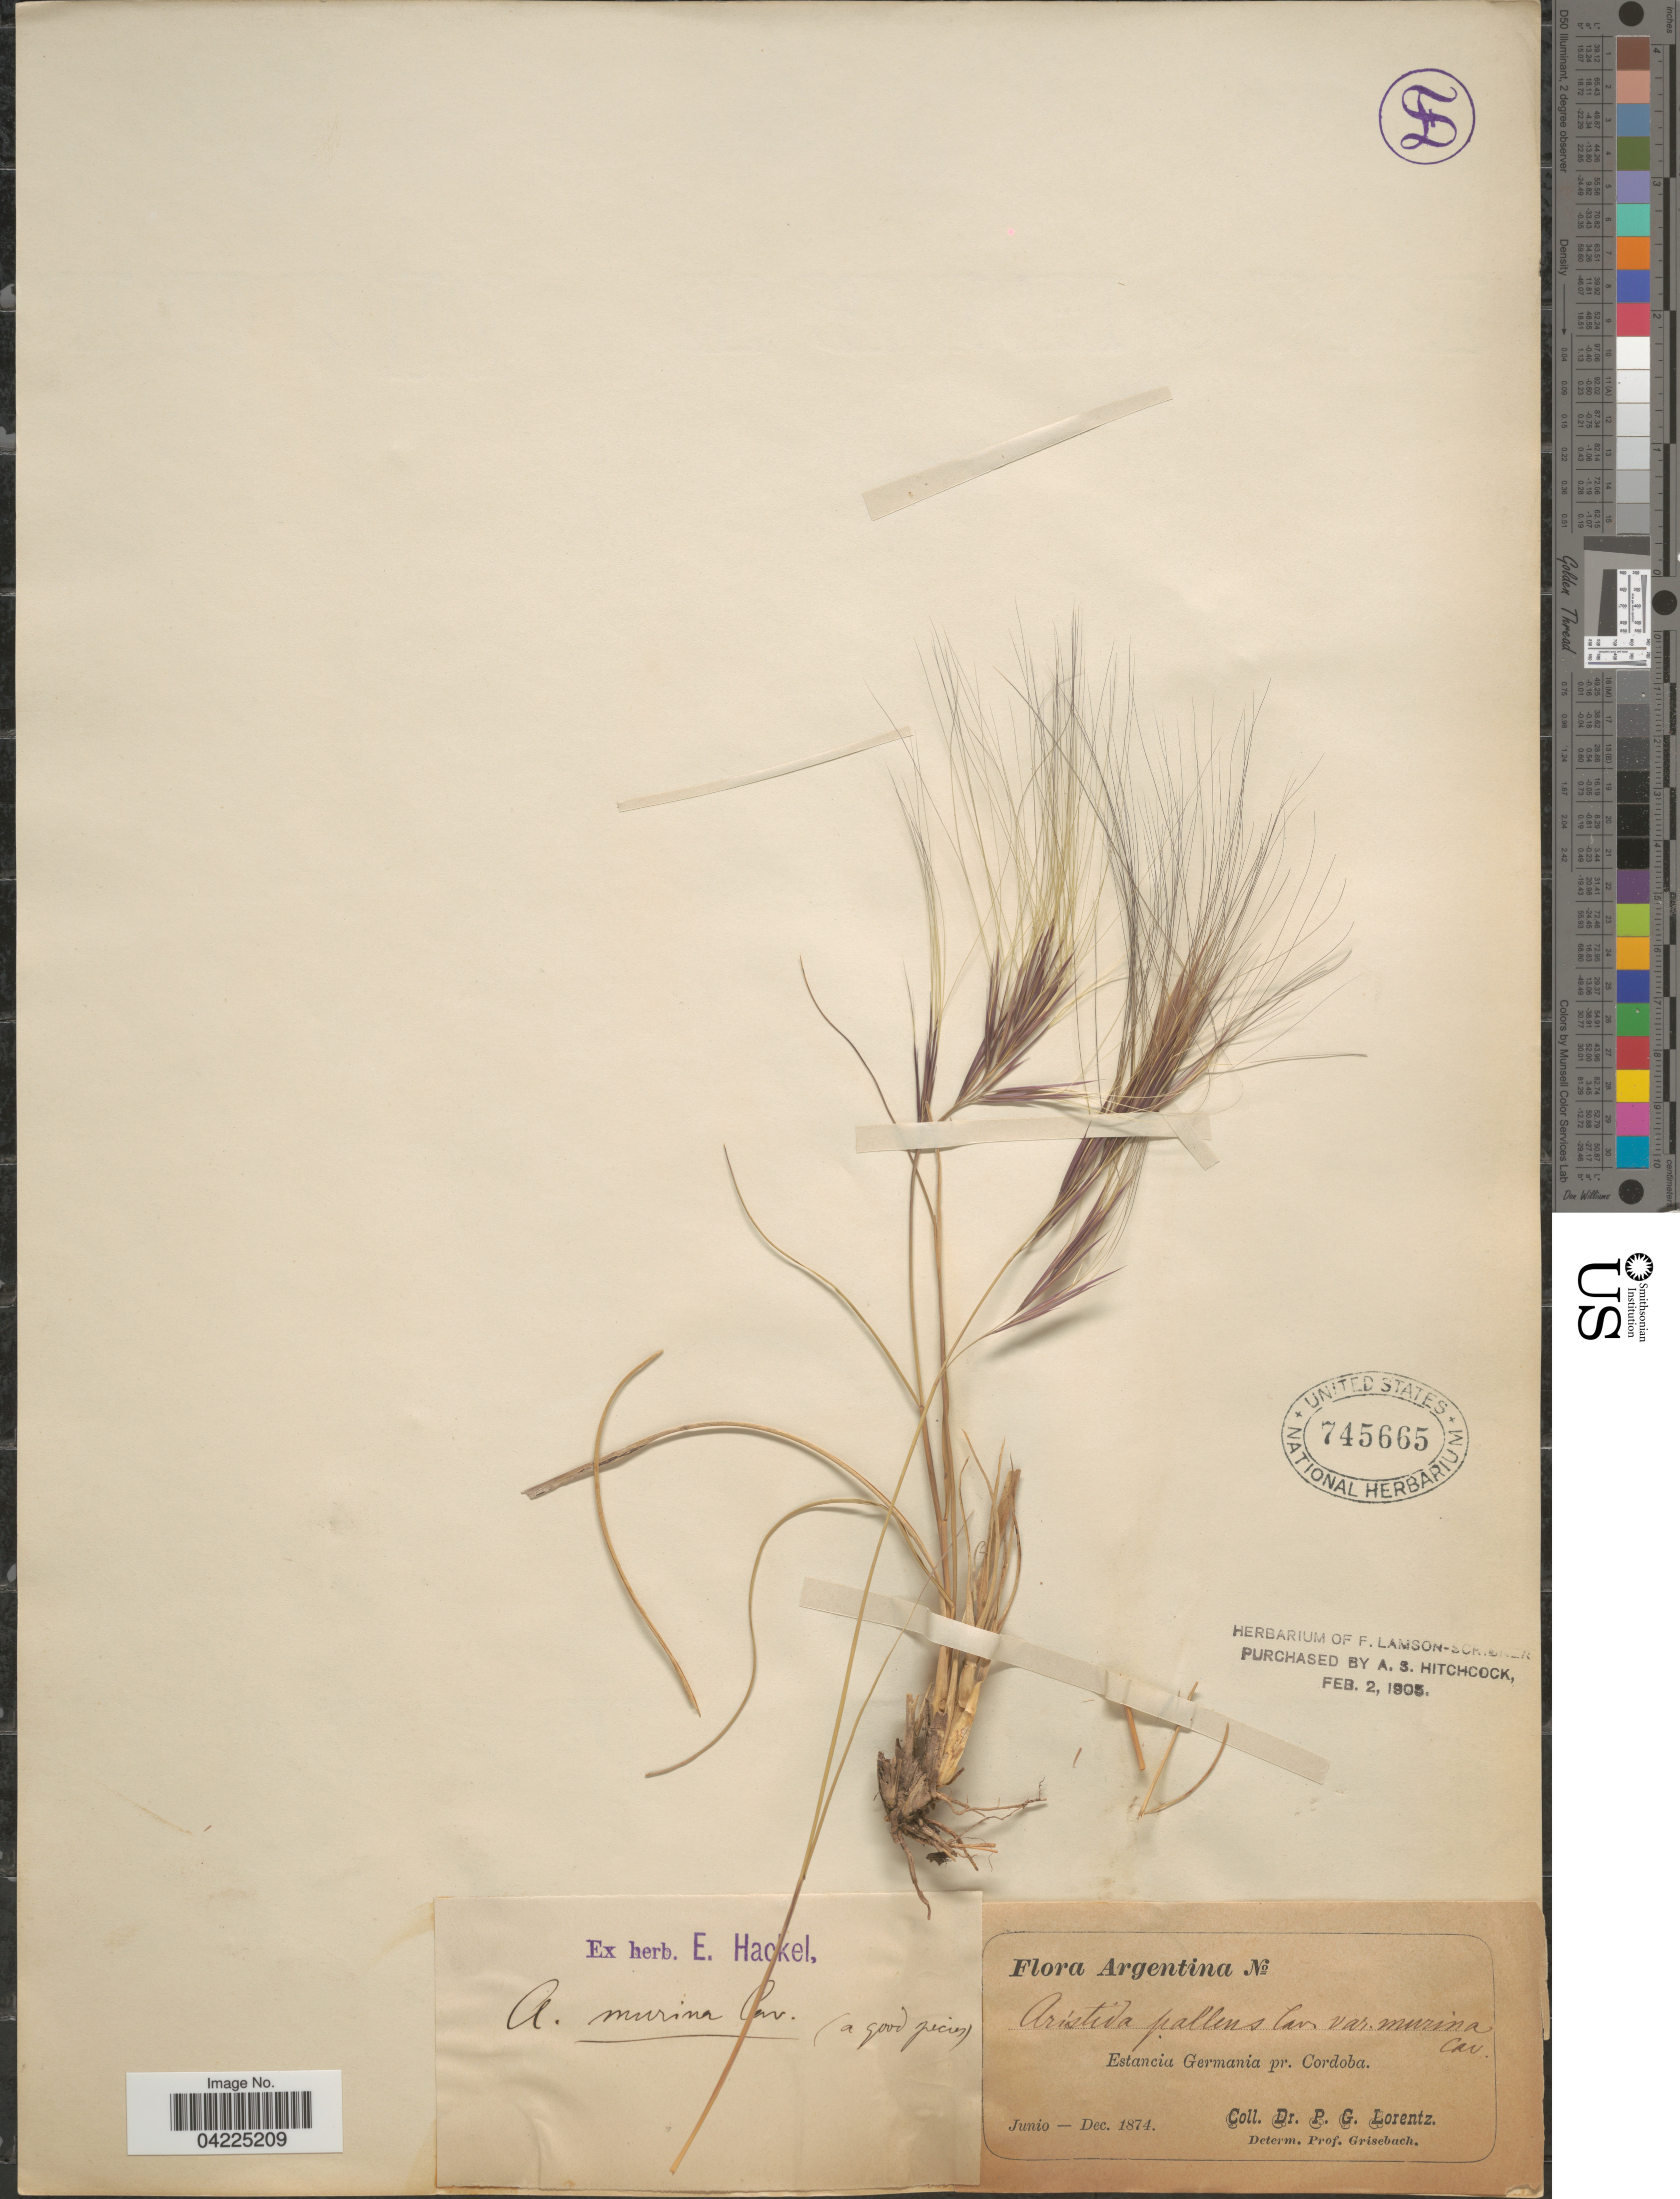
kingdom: Plantae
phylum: Tracheophyta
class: Liliopsida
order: Poales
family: Poaceae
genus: Aristida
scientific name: Aristida murina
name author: Cav.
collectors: P. G. Lorentz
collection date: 1874-06/1874-12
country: Argentina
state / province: Cordoba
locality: Estancia Germania pr. Cordoba.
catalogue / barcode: US 745665